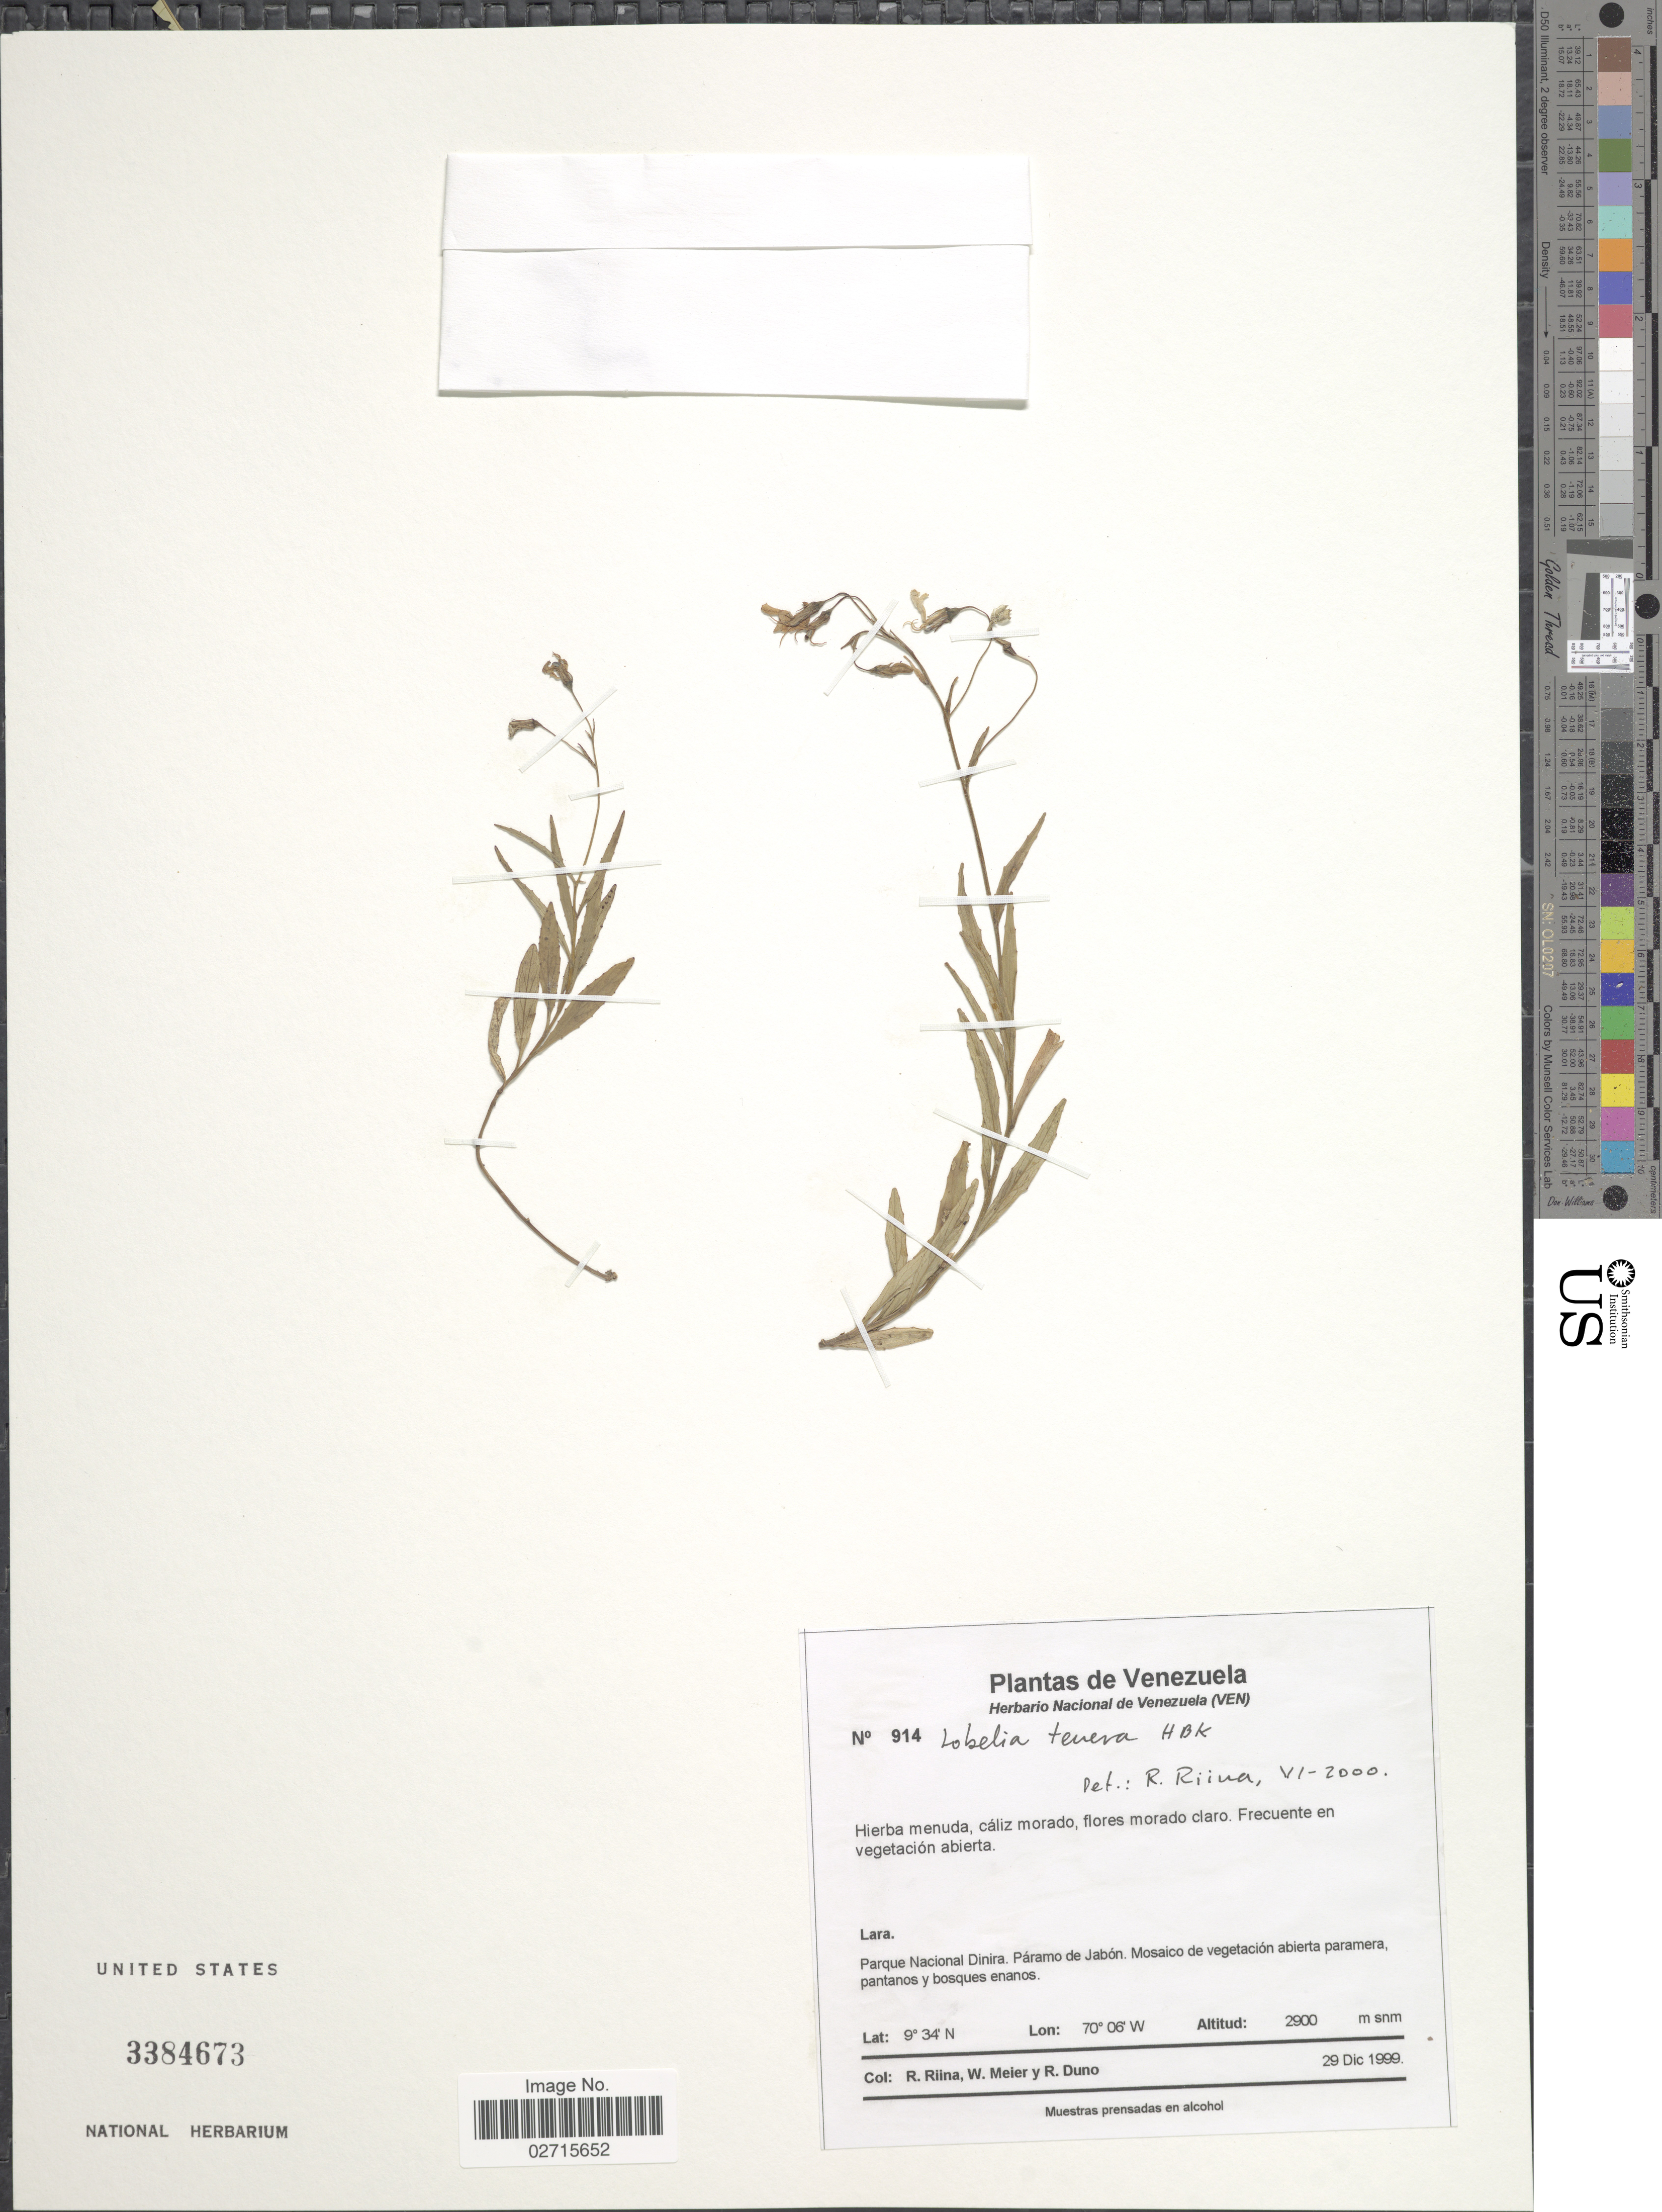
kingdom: Plantae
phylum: Tracheophyta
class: Magnoliopsida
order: Asterales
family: Campanulaceae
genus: Lobelia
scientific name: Lobelia tenera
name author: Kunth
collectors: R. Riina, W. Meier & R. Duno de Stefano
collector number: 914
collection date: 1999-12-29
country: Venezuela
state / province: Lara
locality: Parque Nacional Dinira, Paramo de Jabon, Mosaico de vegetacion abierta paramera, pantanos y bosques enanos.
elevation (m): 2900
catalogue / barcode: US 3384673